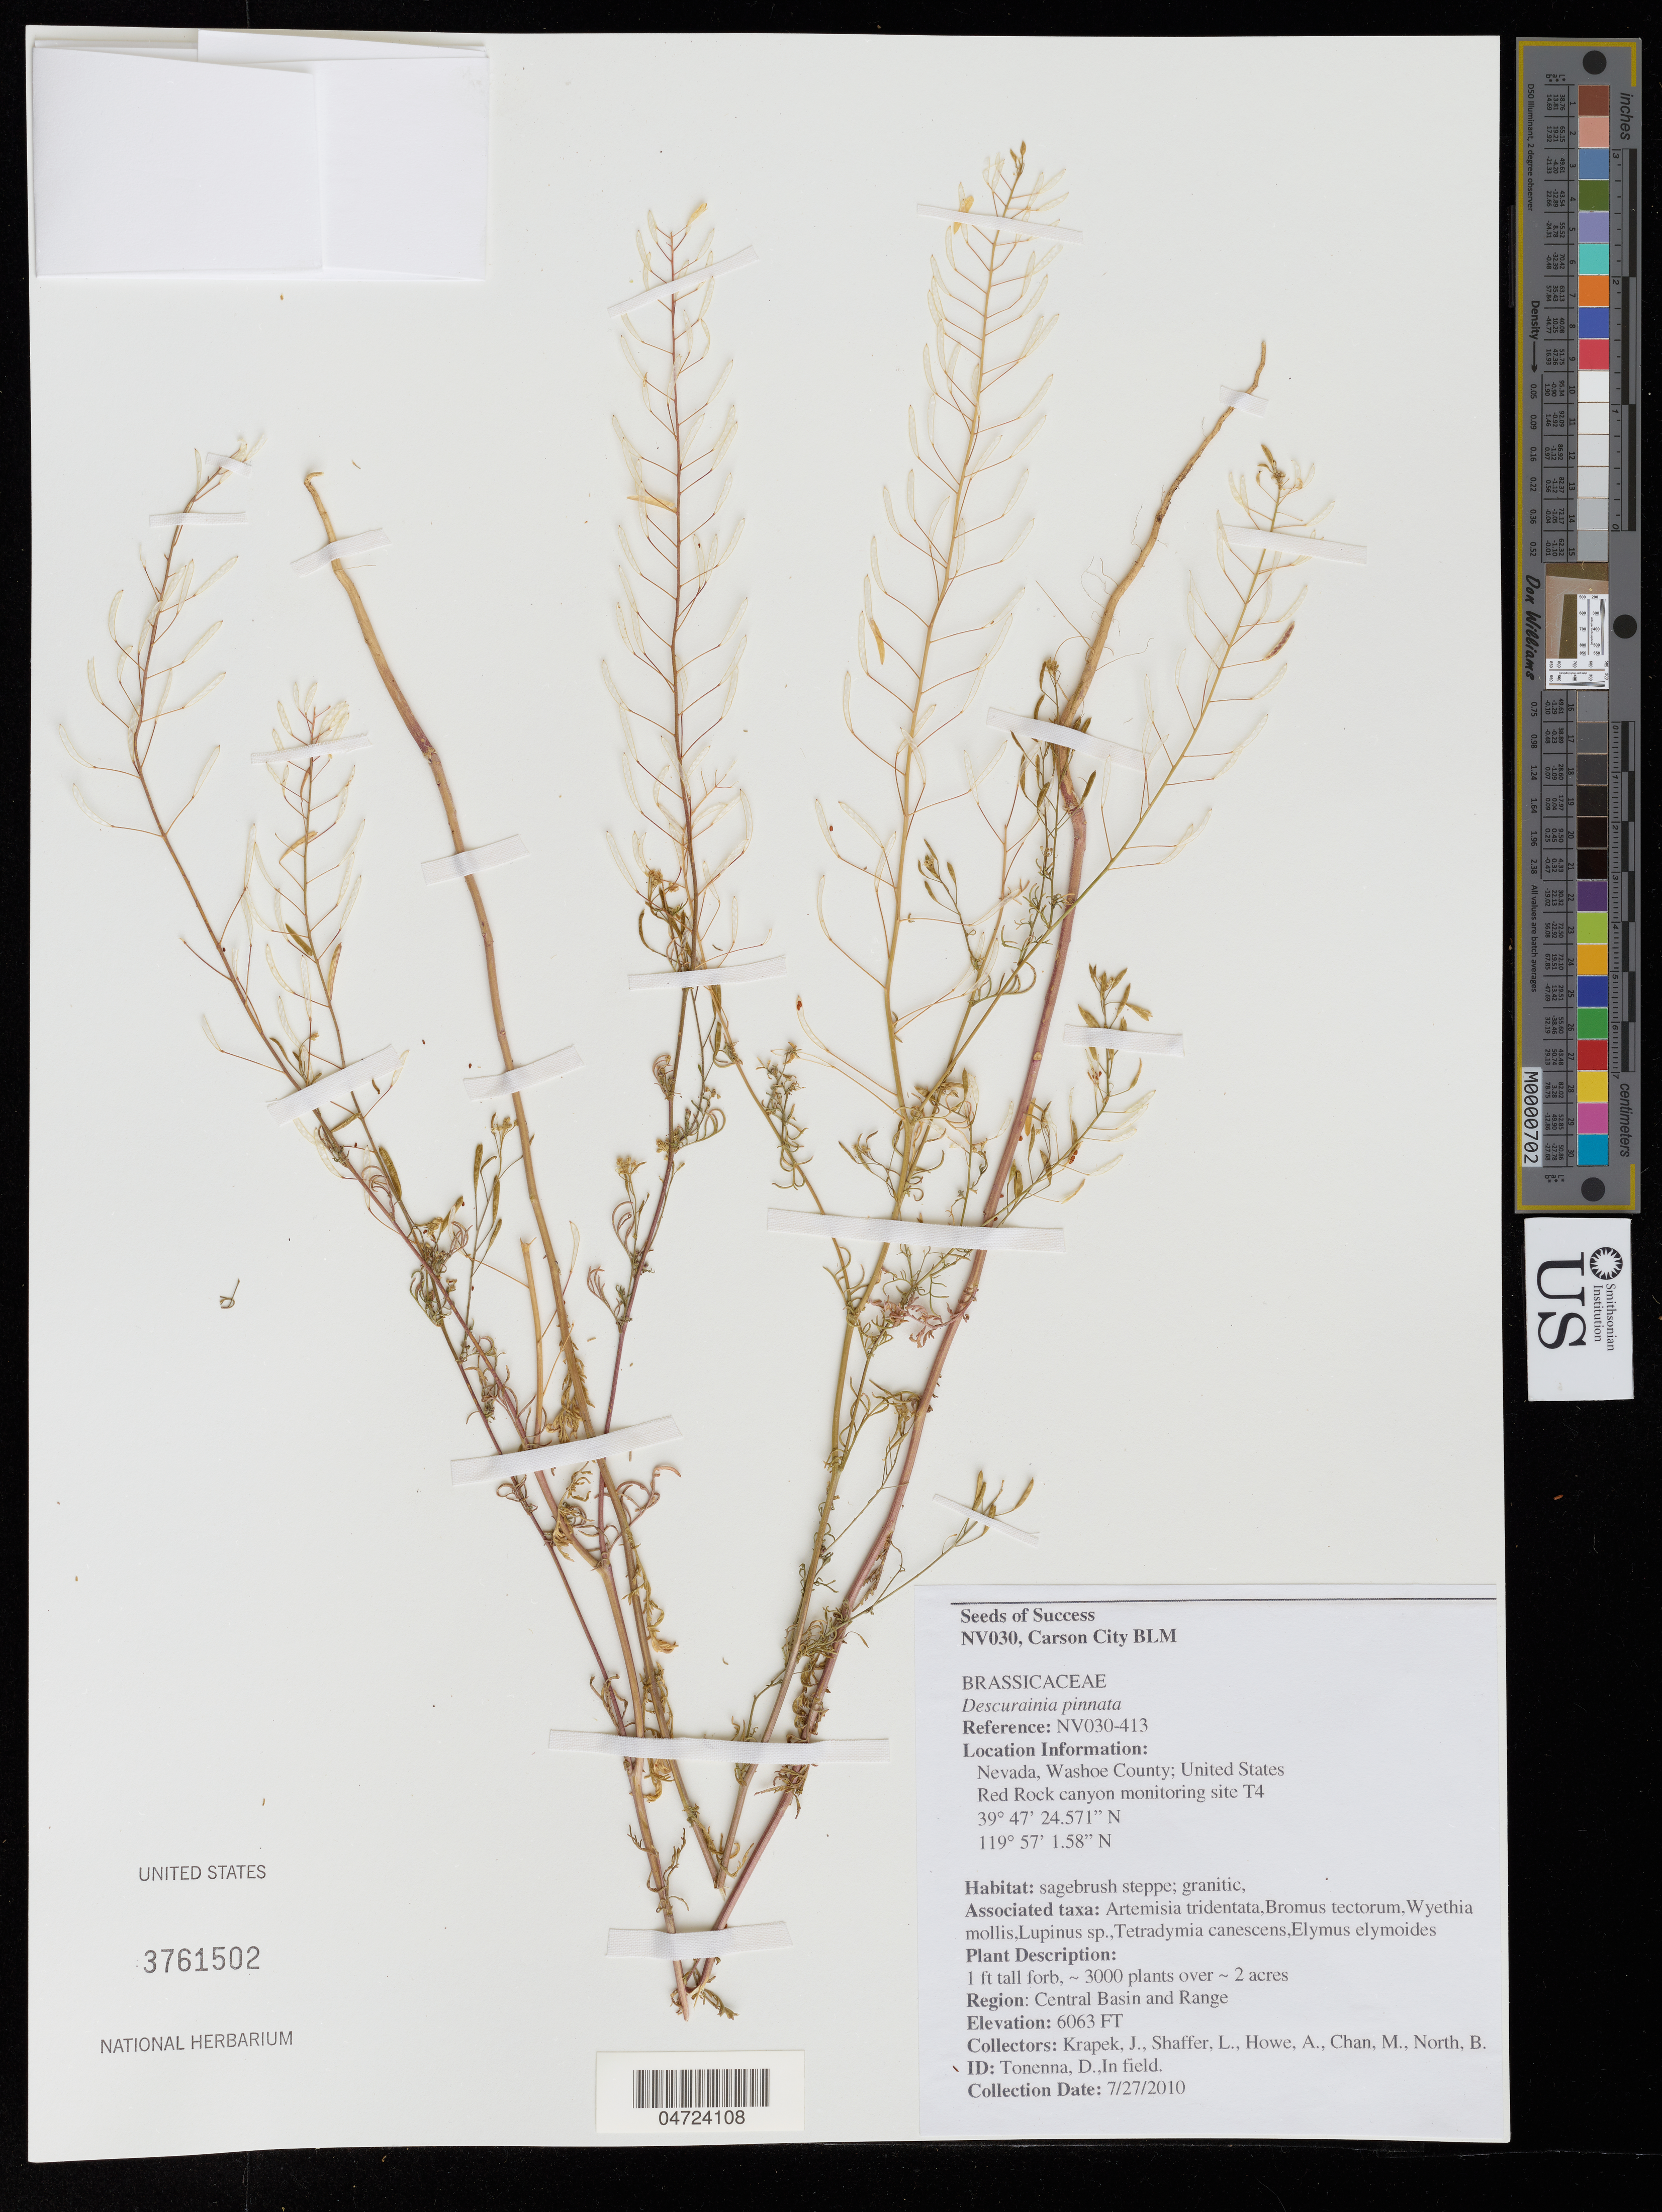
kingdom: Plantae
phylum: Tracheophyta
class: Magnoliopsida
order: Brassicales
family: Brassicaceae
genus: Descurainia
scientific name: Descurainia pinnata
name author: (Walter) Britton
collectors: J. Krapek, L. Shaffer, A. Howe, M. Chan & B. North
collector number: NV030-413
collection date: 2010-07-27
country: United States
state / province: Nevada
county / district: Washoe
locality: Washoe County. Red Rock canyon monitoring site T4. Region: Central Basin and Range.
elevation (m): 1848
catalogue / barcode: US 3761502